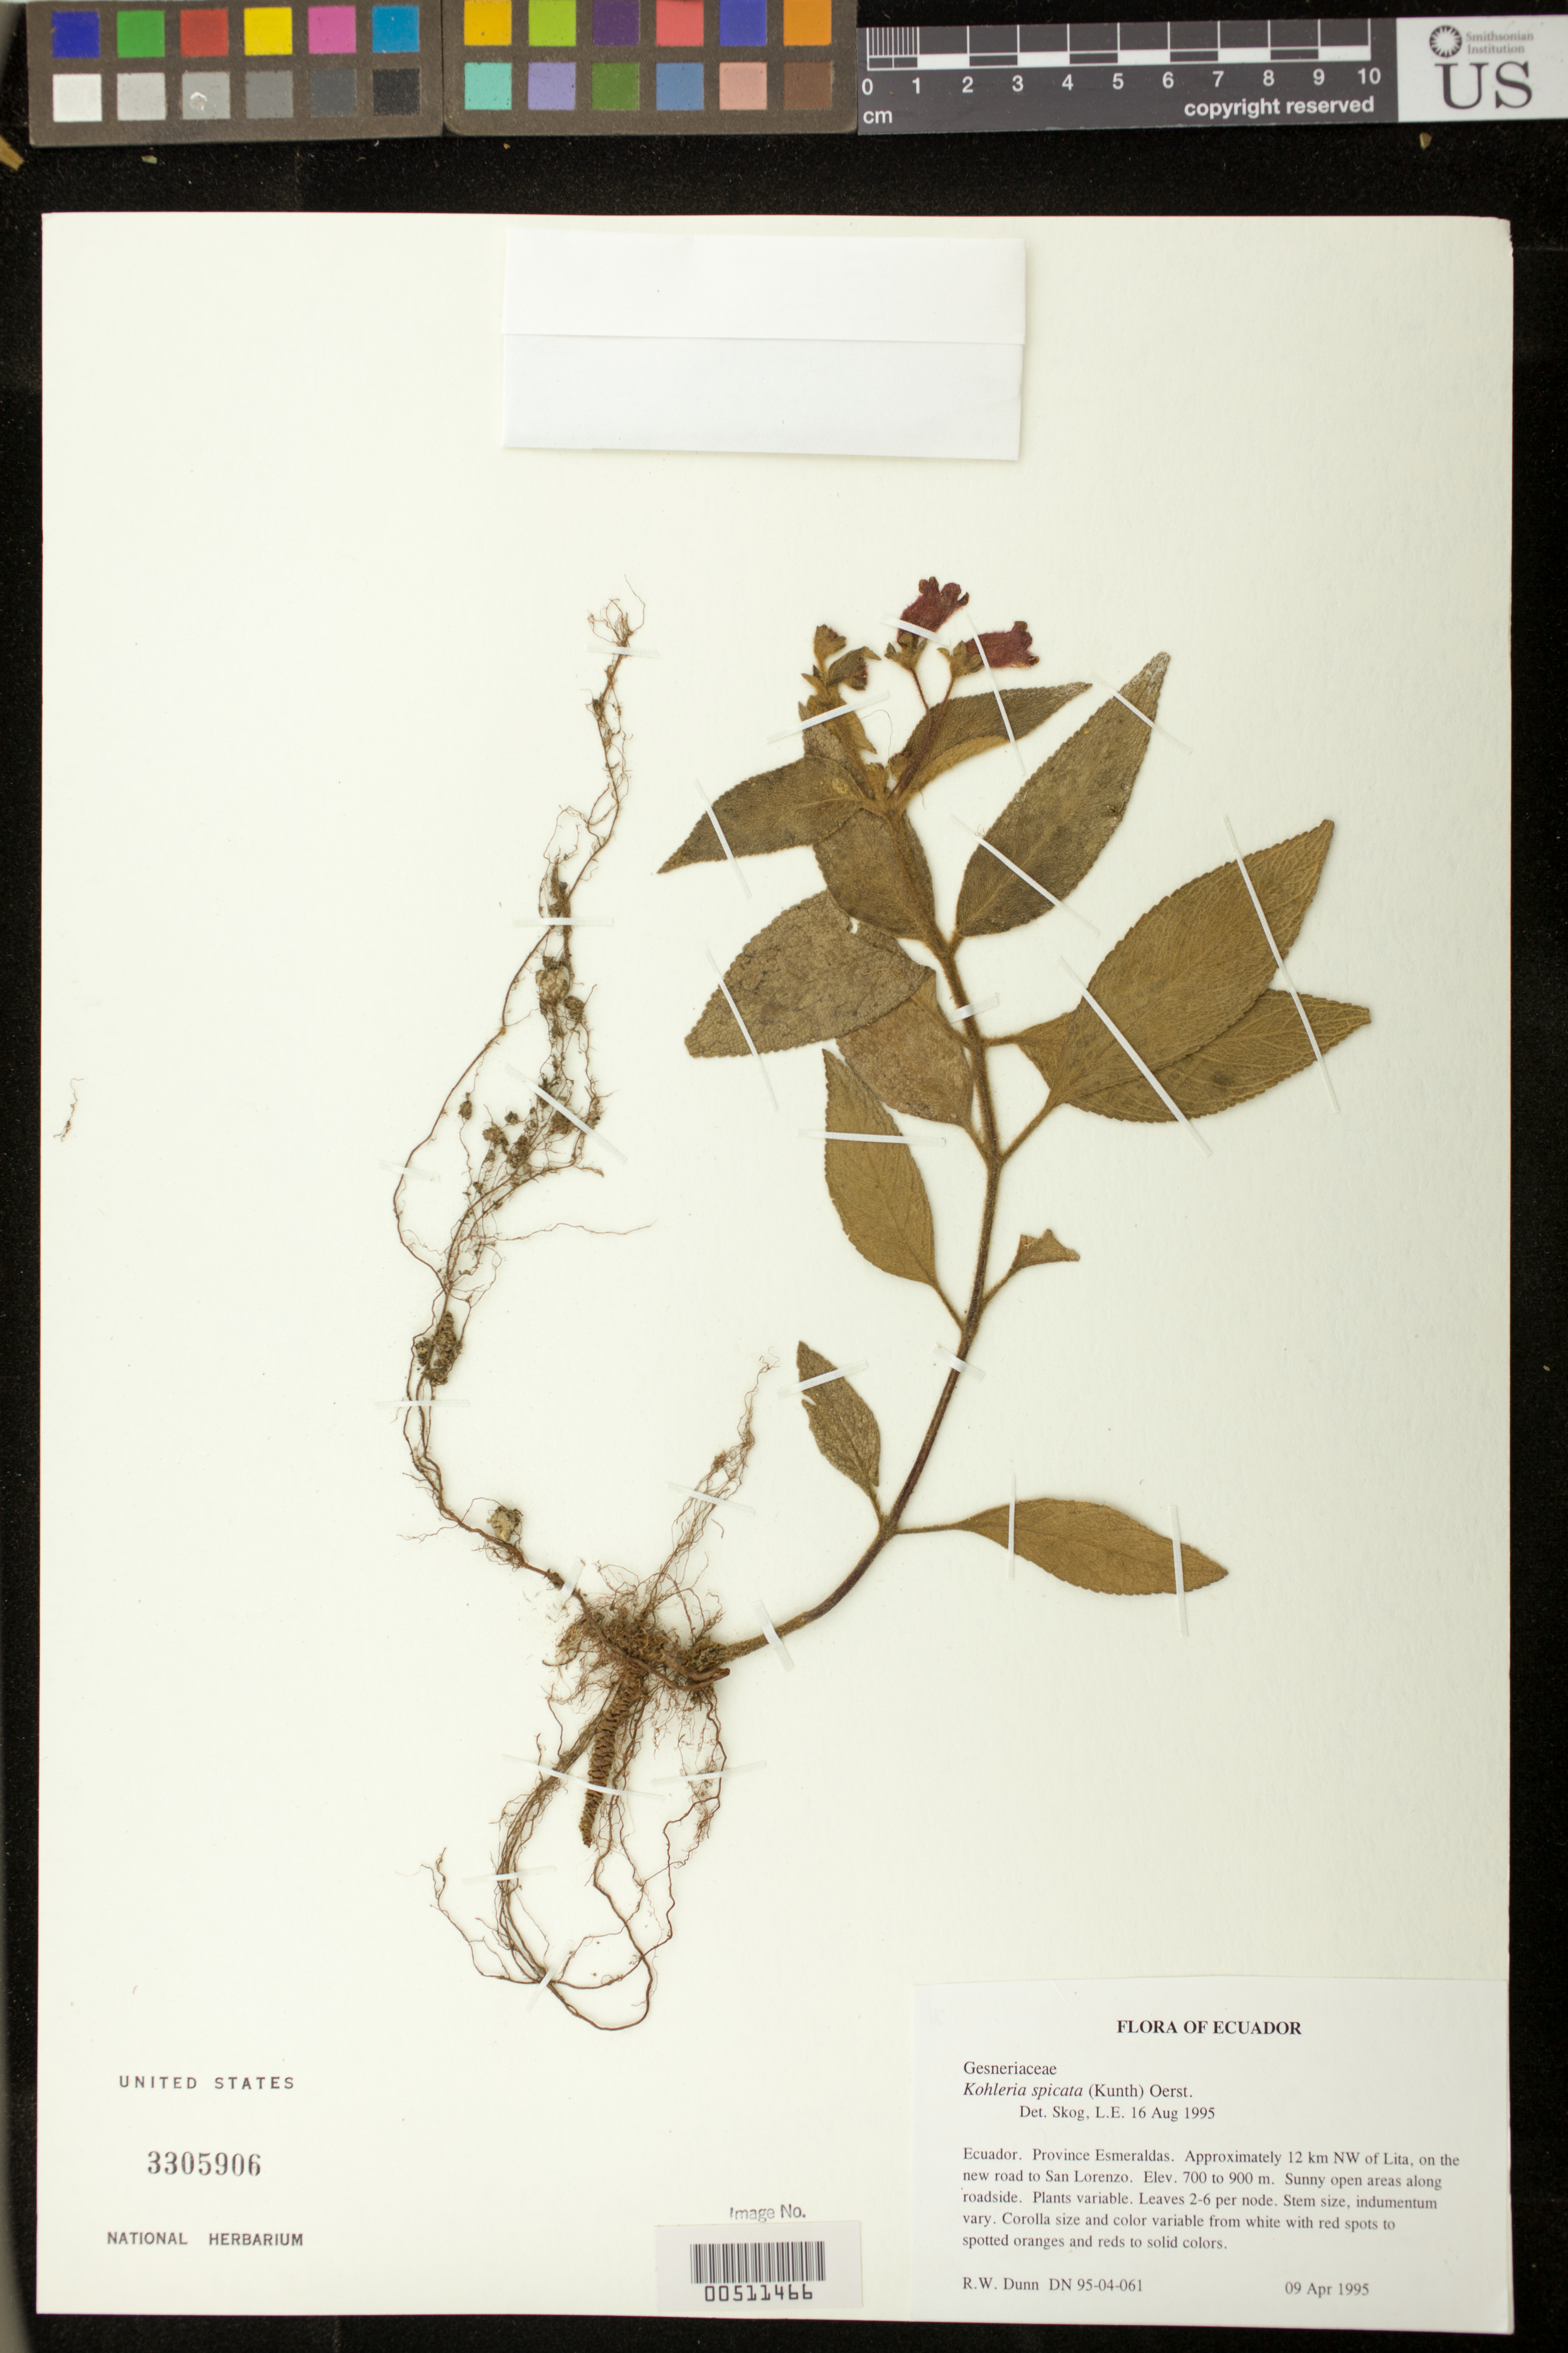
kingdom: Plantae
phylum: Tracheophyta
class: Magnoliopsida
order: Lamiales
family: Gesneriaceae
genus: Kohleria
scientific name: Kohleria spicata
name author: (Kunth) Oerst.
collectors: R. Dunn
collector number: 9504061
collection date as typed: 09 Apr 1995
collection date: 1995-04-09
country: Ecuador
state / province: Esmeraldas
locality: NW of Lita, road to San Lorenzo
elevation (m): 700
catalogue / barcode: US 3305906